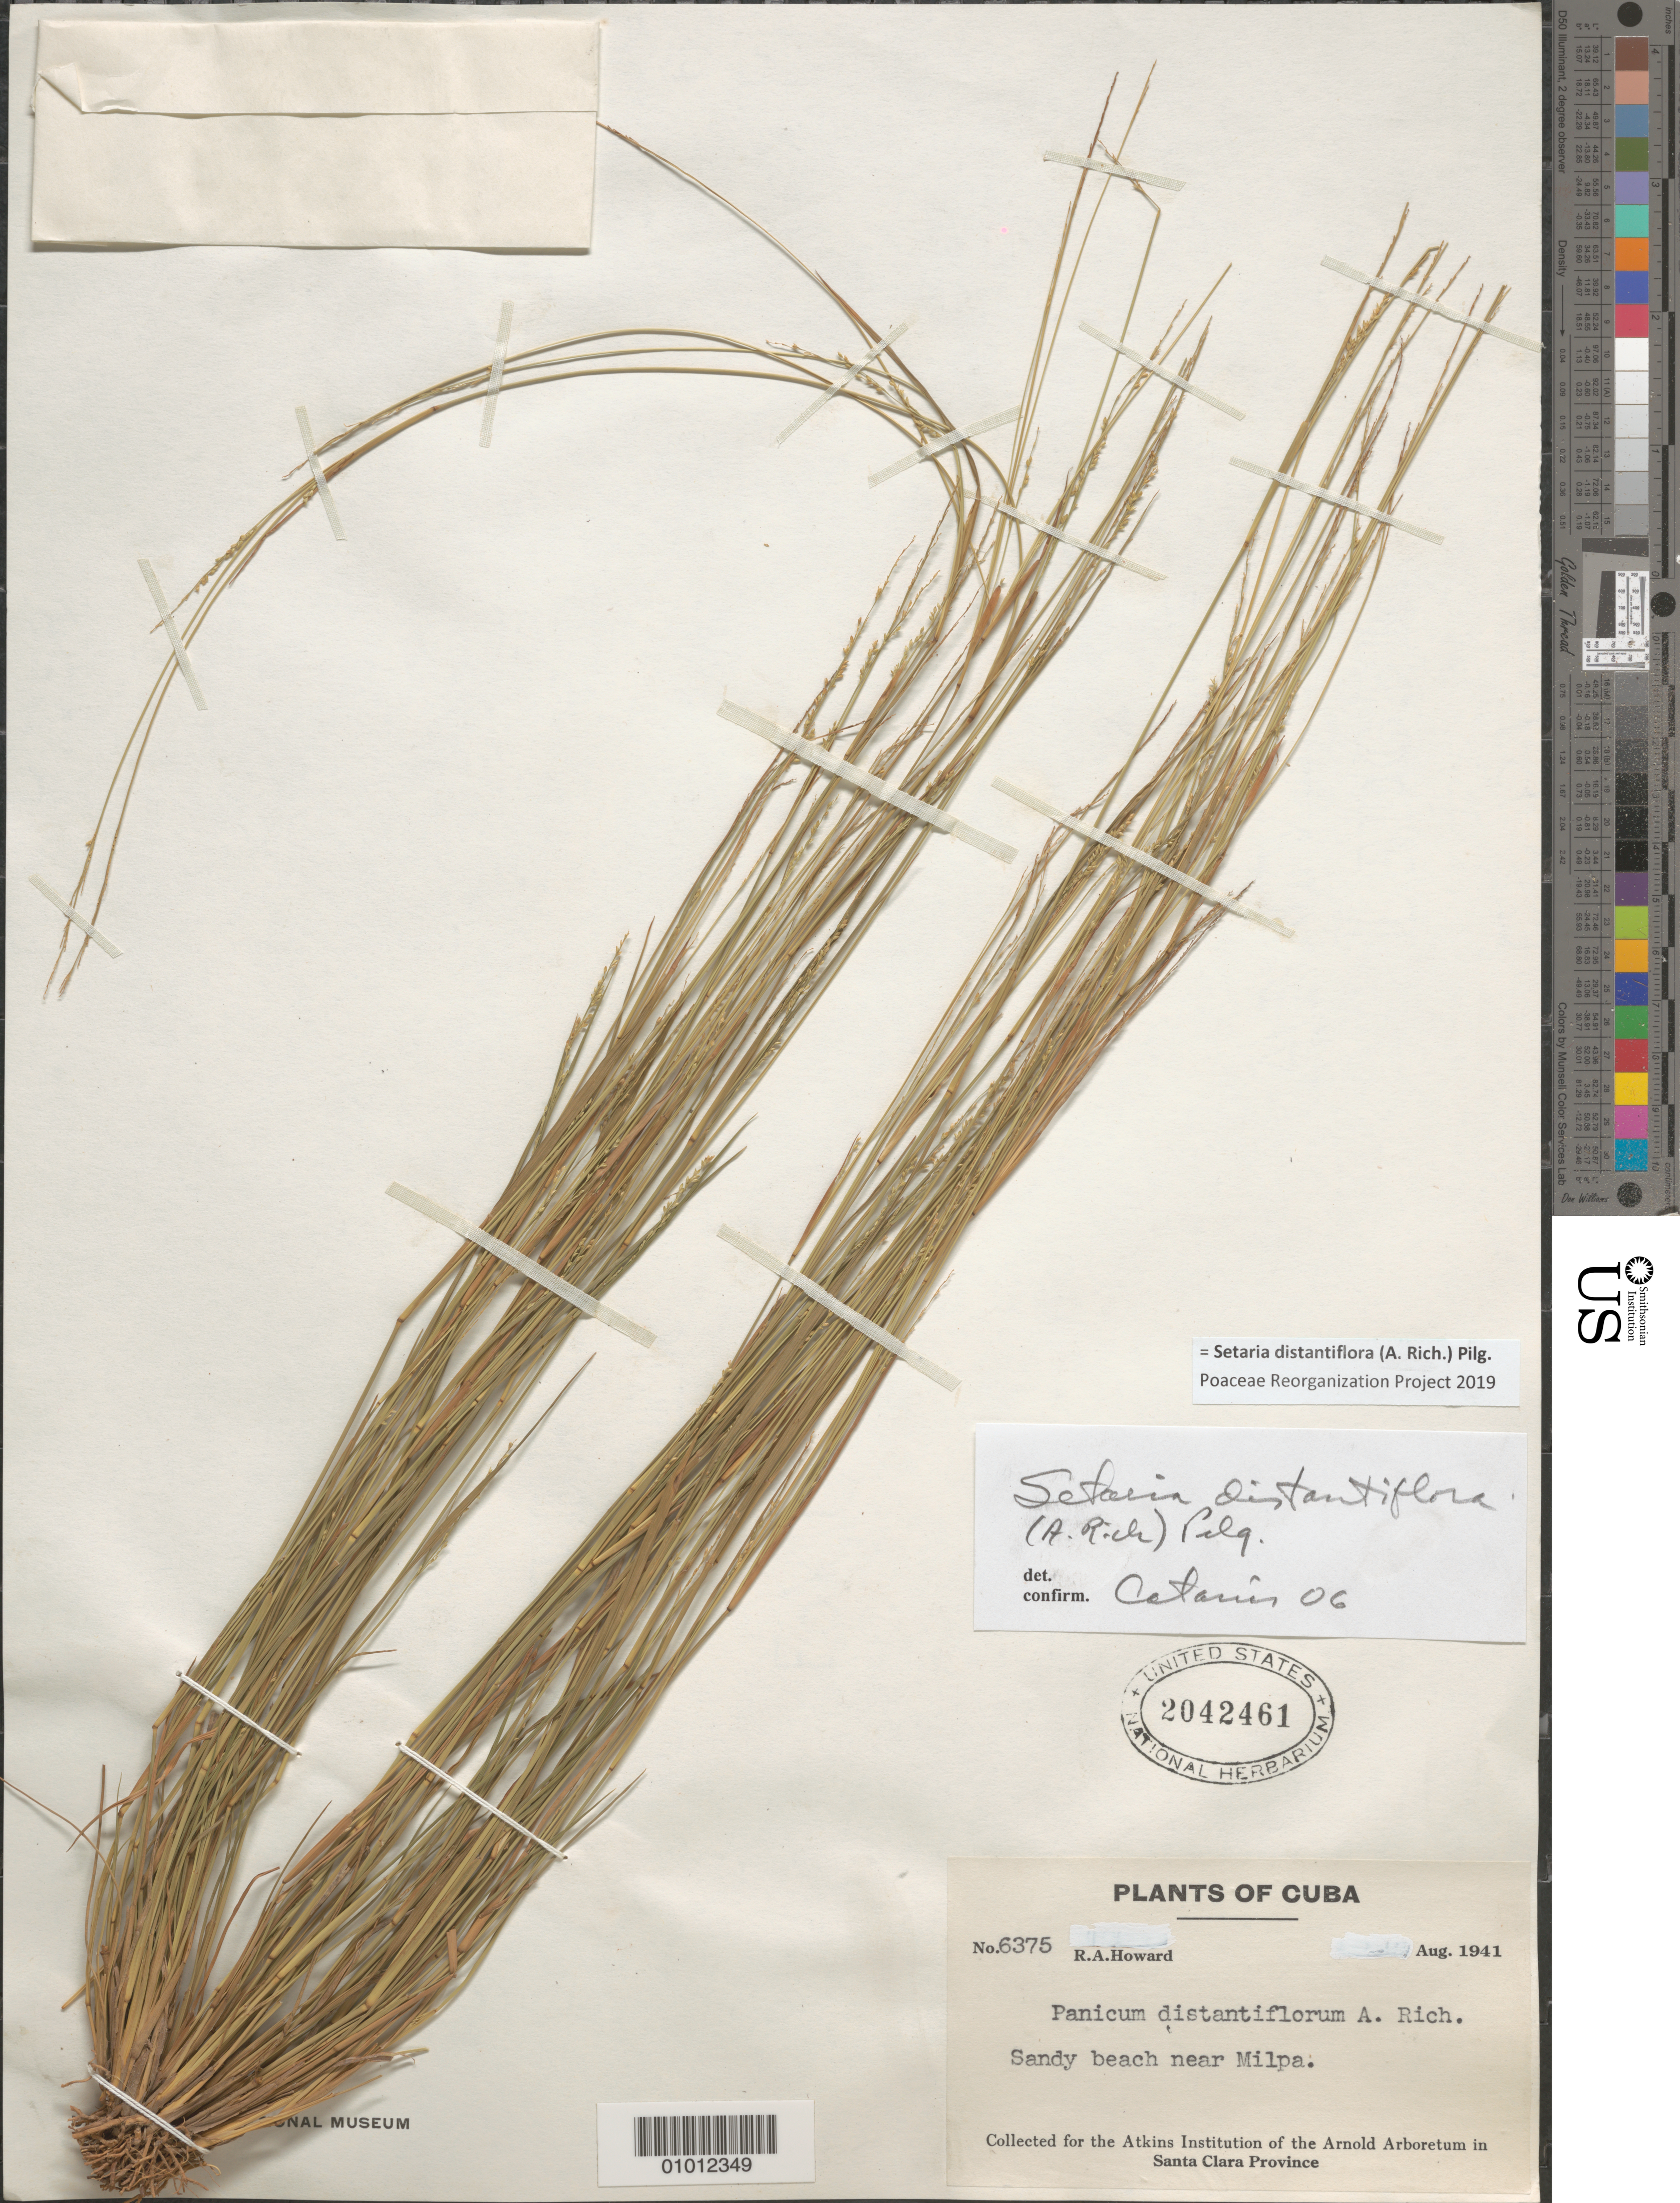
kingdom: Plantae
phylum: Tracheophyta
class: Liliopsida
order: Poales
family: Poaceae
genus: Setaria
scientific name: Setaria distantiflora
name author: (A. Rich.) Pilg.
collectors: R. A. Howard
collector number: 6375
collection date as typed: Aug 1941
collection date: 1941-08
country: Cuba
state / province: Cienfuegos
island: Cuba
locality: Near Milpa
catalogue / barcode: US 2042461